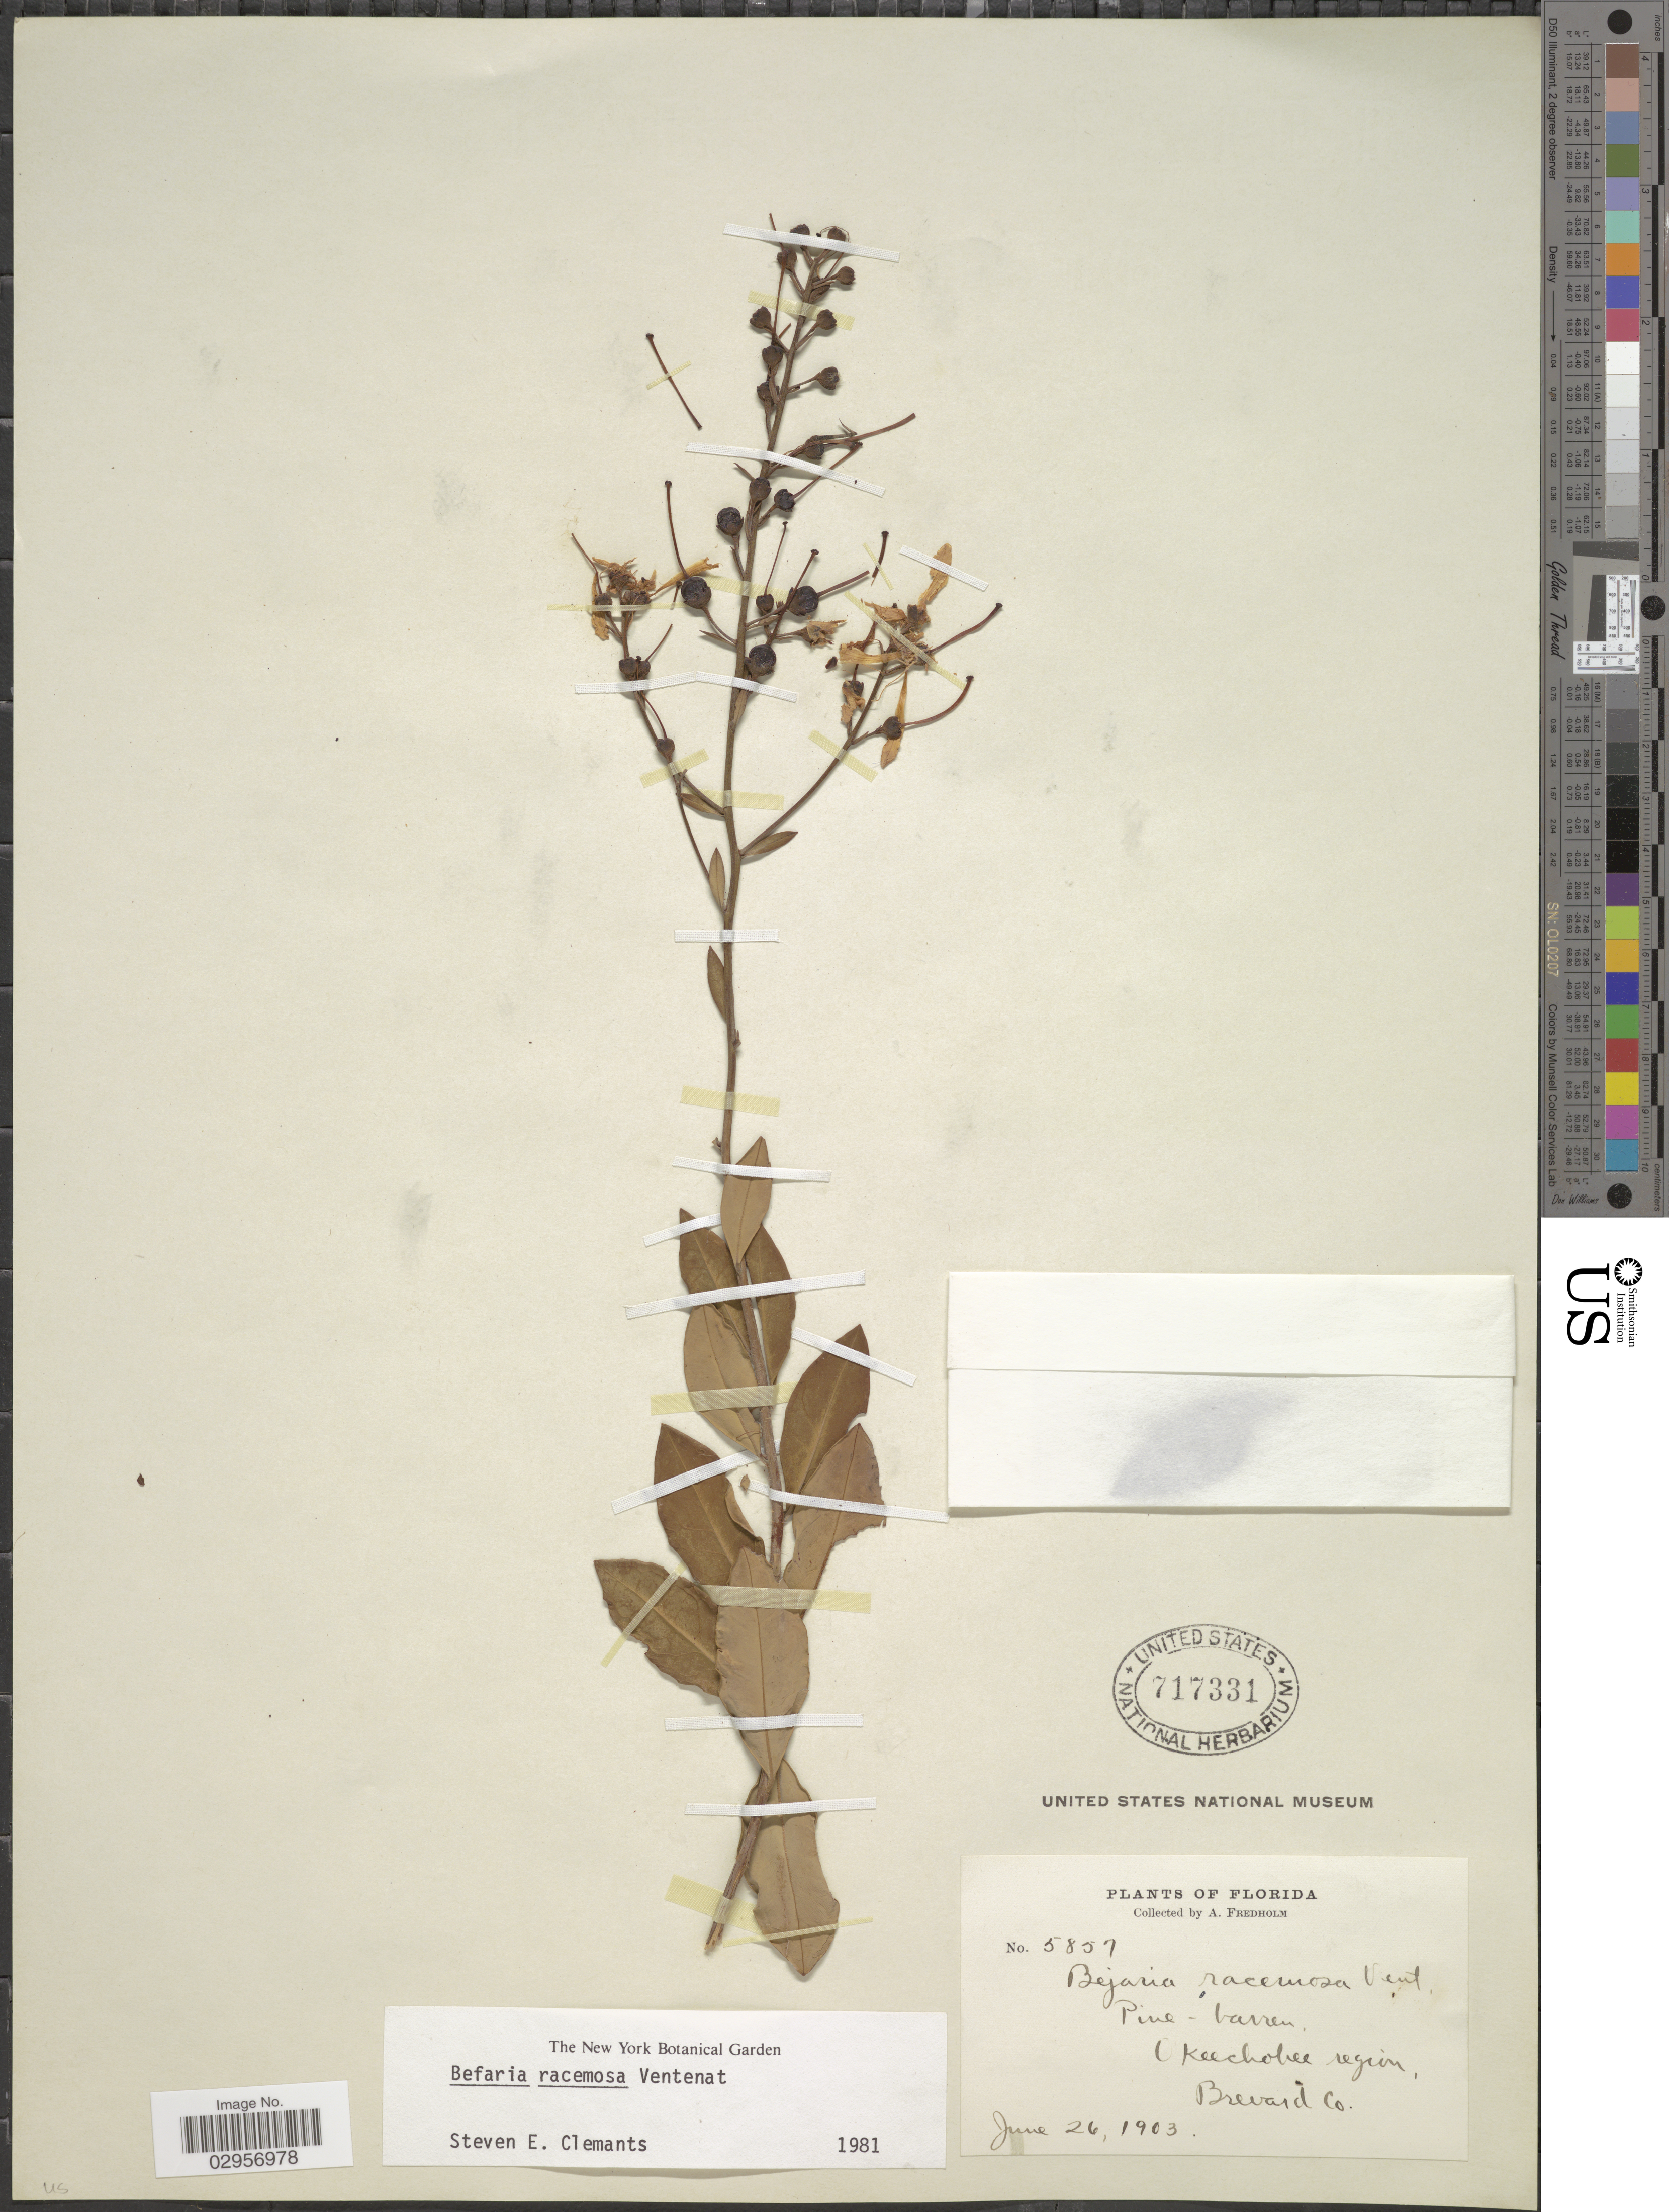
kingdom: Plantae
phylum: Tracheophyta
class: Magnoliopsida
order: Ericales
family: Ericaceae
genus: Bejaria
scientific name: Bejaria racemosa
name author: Vent.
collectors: A. Fredholm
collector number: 5757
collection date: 1903-06-26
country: United States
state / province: Florida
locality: C Keechobee region, Brevard Co.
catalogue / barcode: US 717331